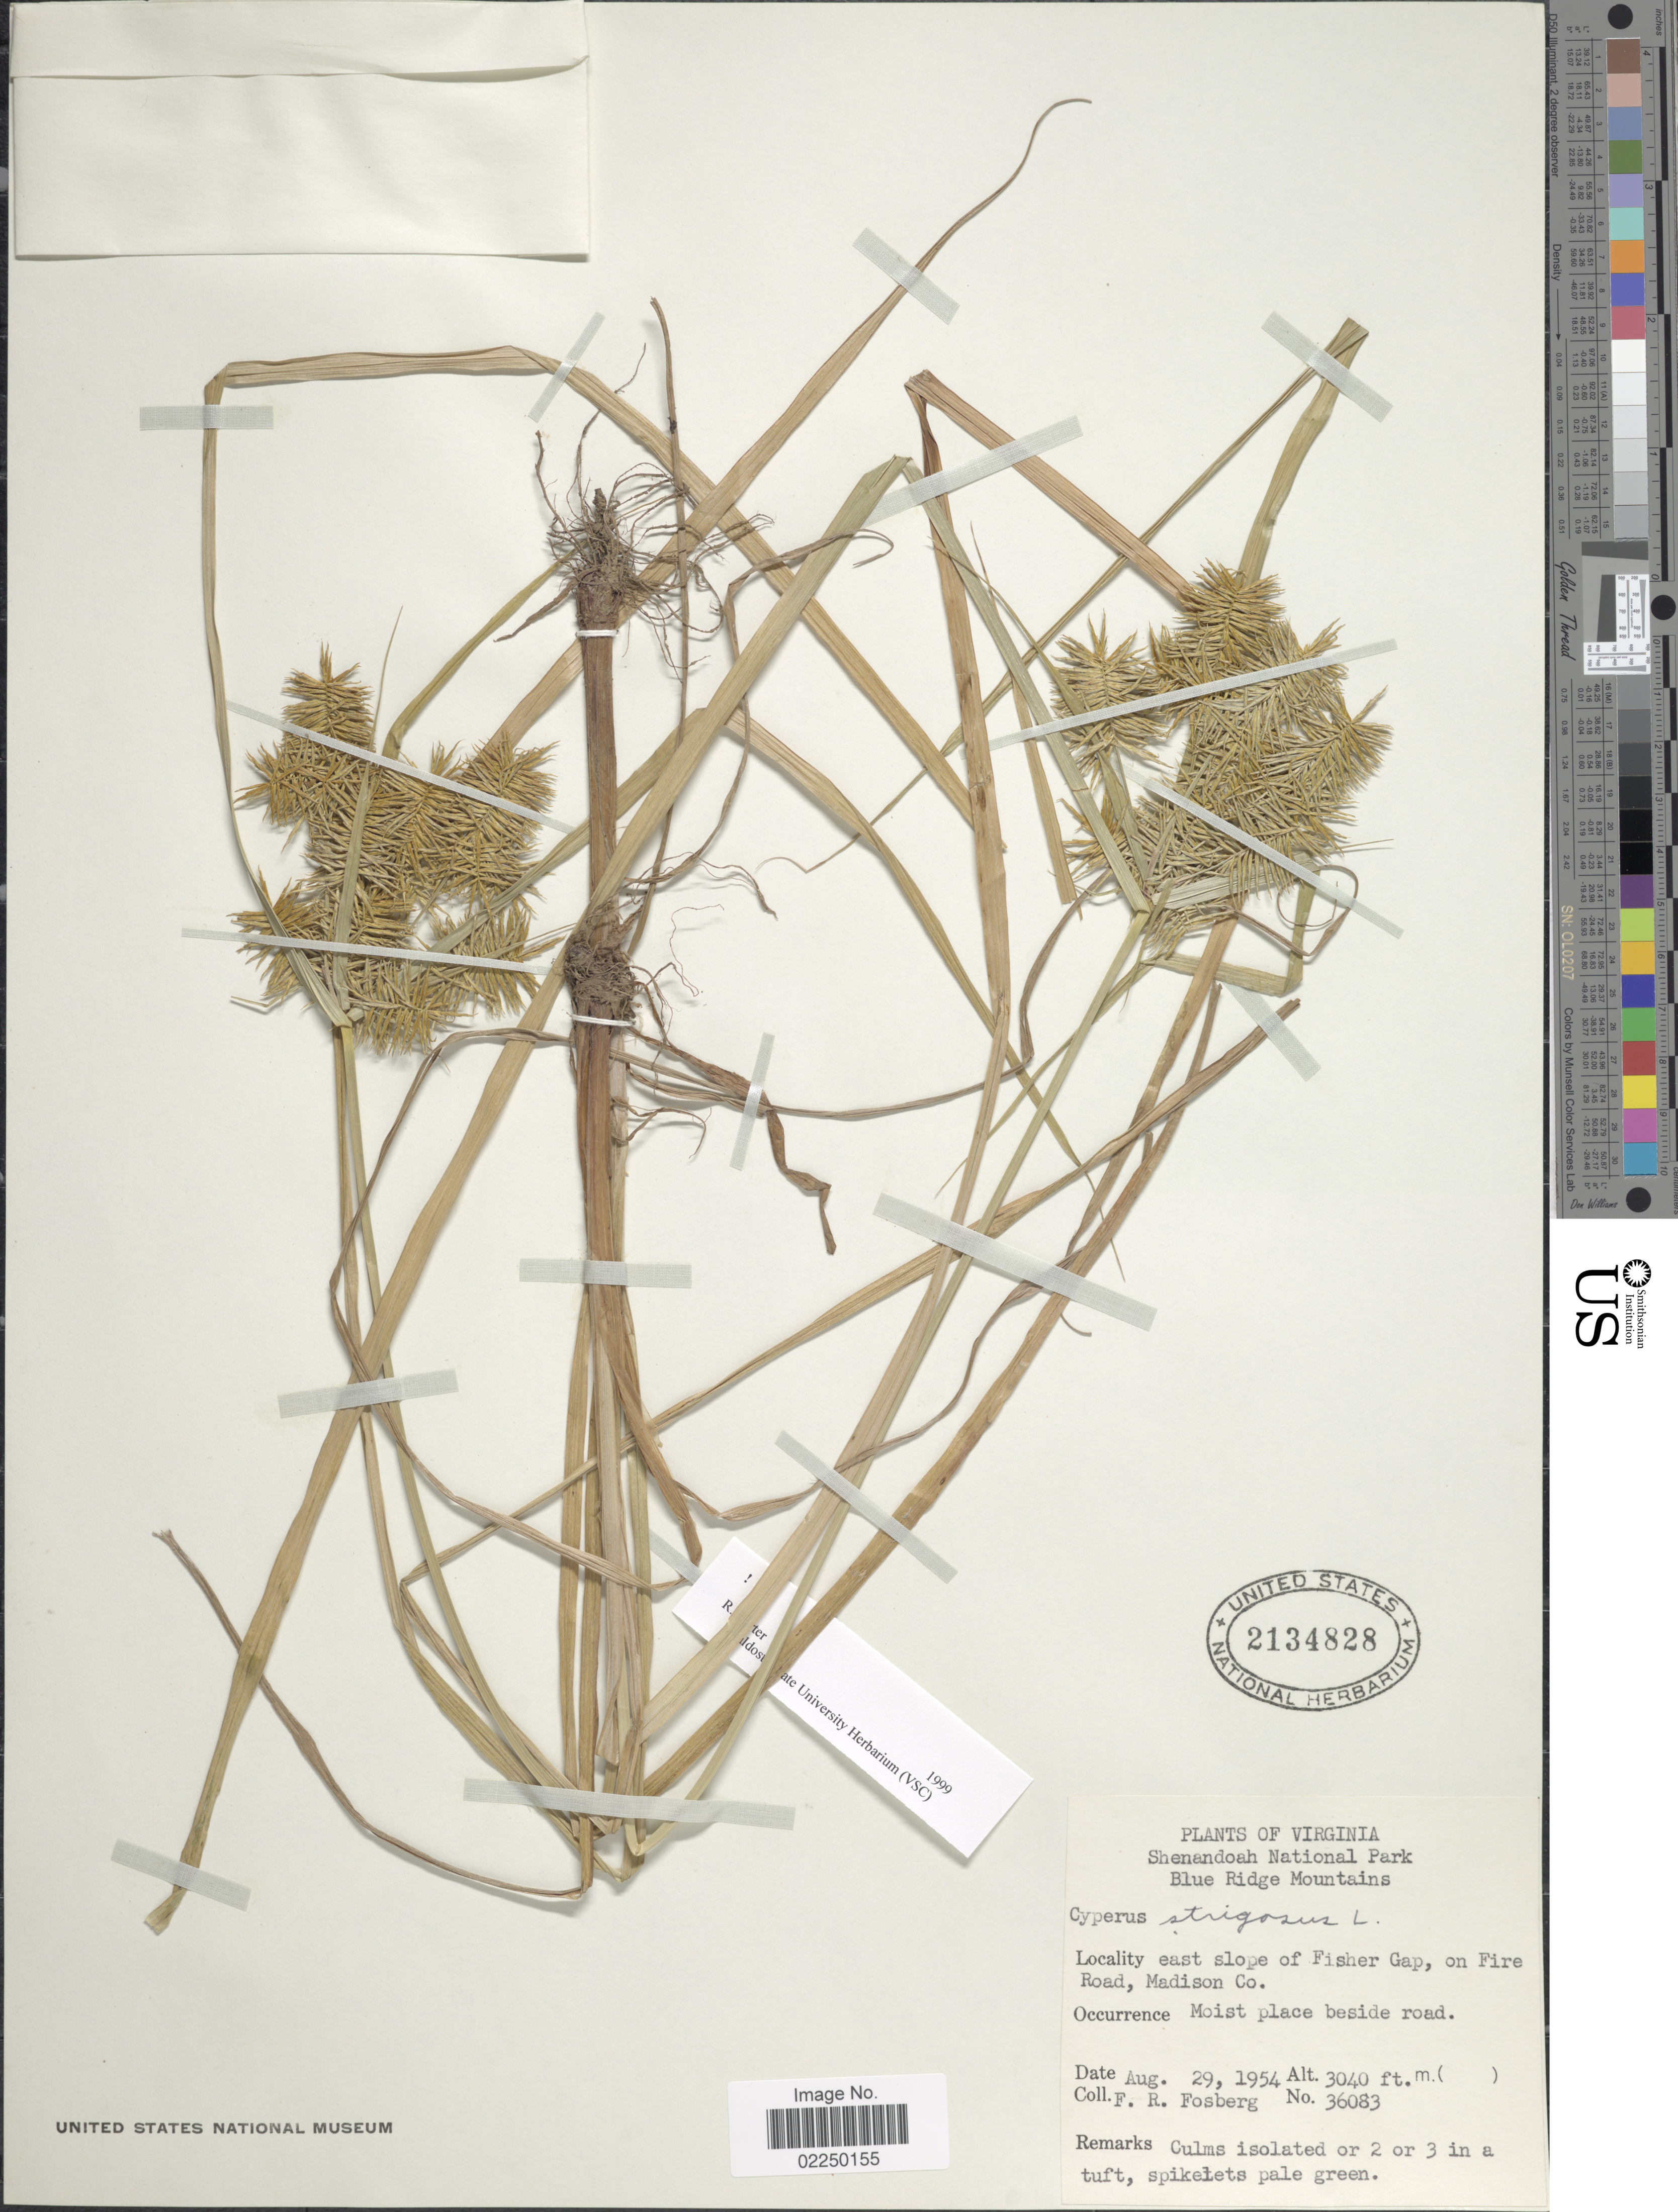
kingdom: Plantae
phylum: Tracheophyta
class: Liliopsida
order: Poales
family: Cyperaceae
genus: Cyperus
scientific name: Cyperus strigosus L.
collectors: F. R. Fosberg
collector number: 36083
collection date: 1954-08-29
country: United States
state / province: Virginia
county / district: Madison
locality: Shenandoah National Park, Blue Ridge Mountains, east slope of Fisher Gap, on Fire Road, Madison Co., moist place beside road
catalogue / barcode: US 2134828